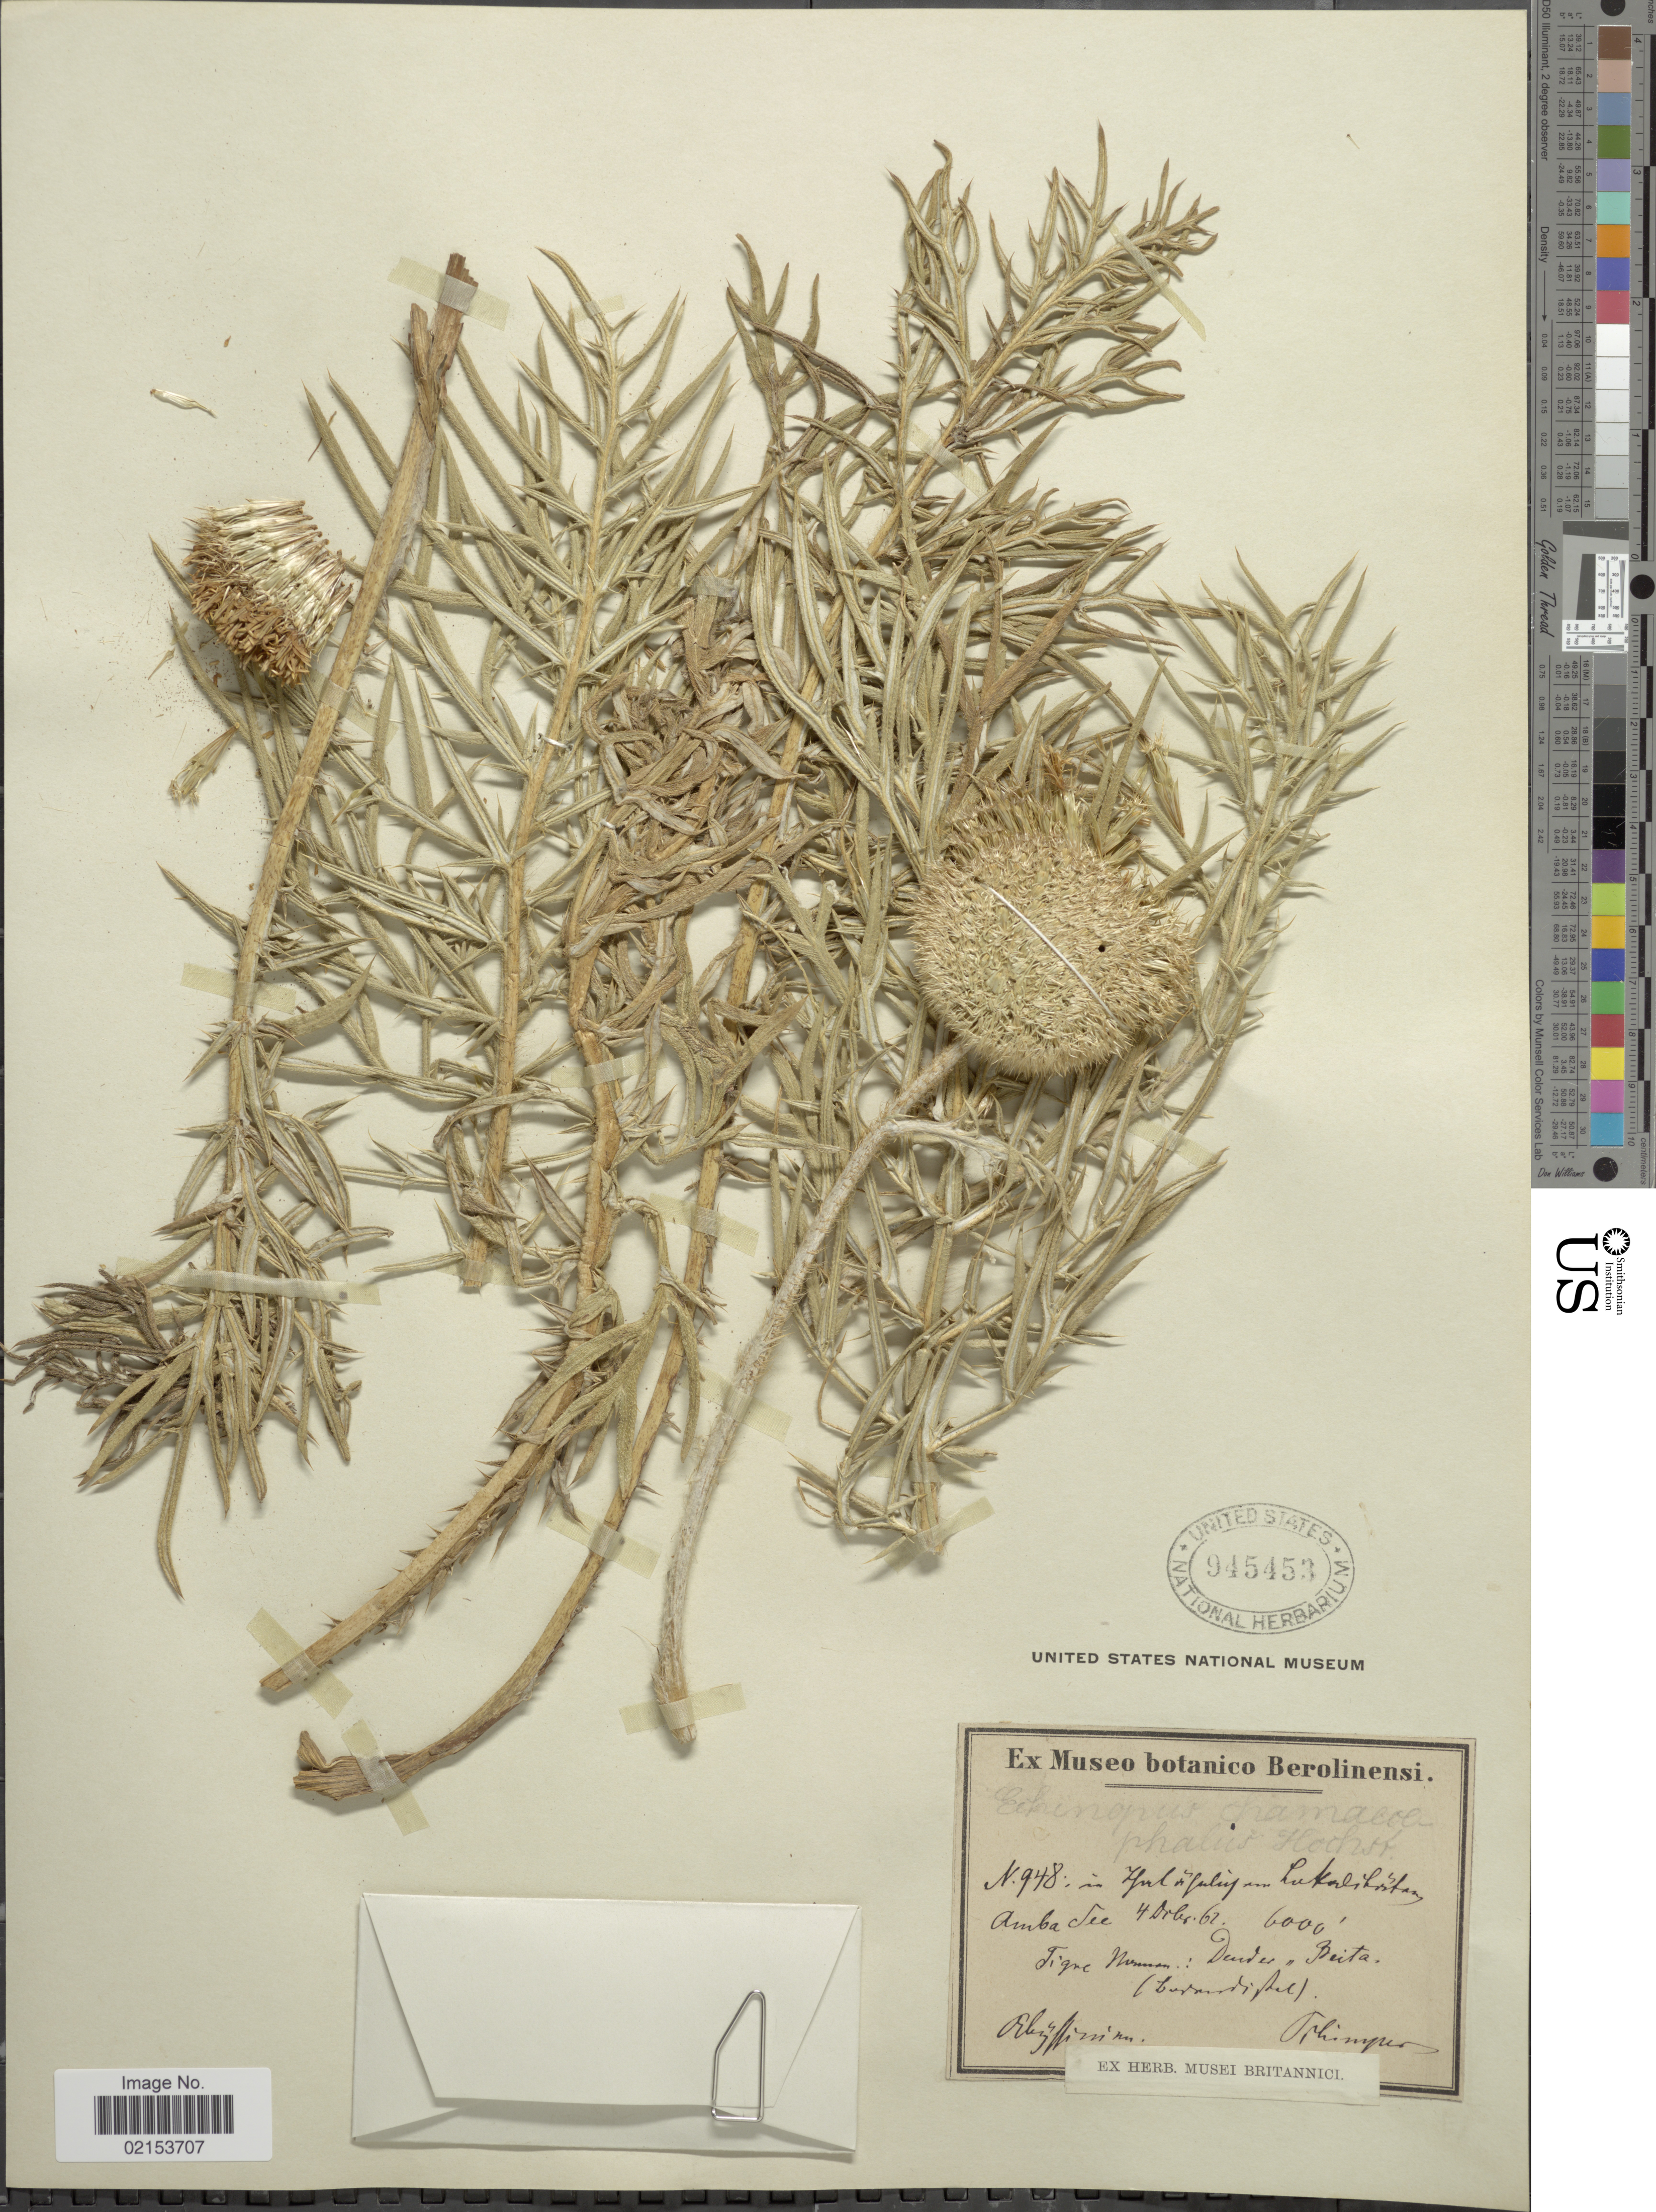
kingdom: Plantae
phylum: Tracheophyta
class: Magnoliopsida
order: Asterales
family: Asteraceae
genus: Echinops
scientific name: Echinops hispidus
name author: Fresen.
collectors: -. Schimper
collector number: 948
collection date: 1862-12-04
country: Ethiopia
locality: Amba See, Tigre... [illegible text] Abyssinia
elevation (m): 1829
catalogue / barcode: US 945453